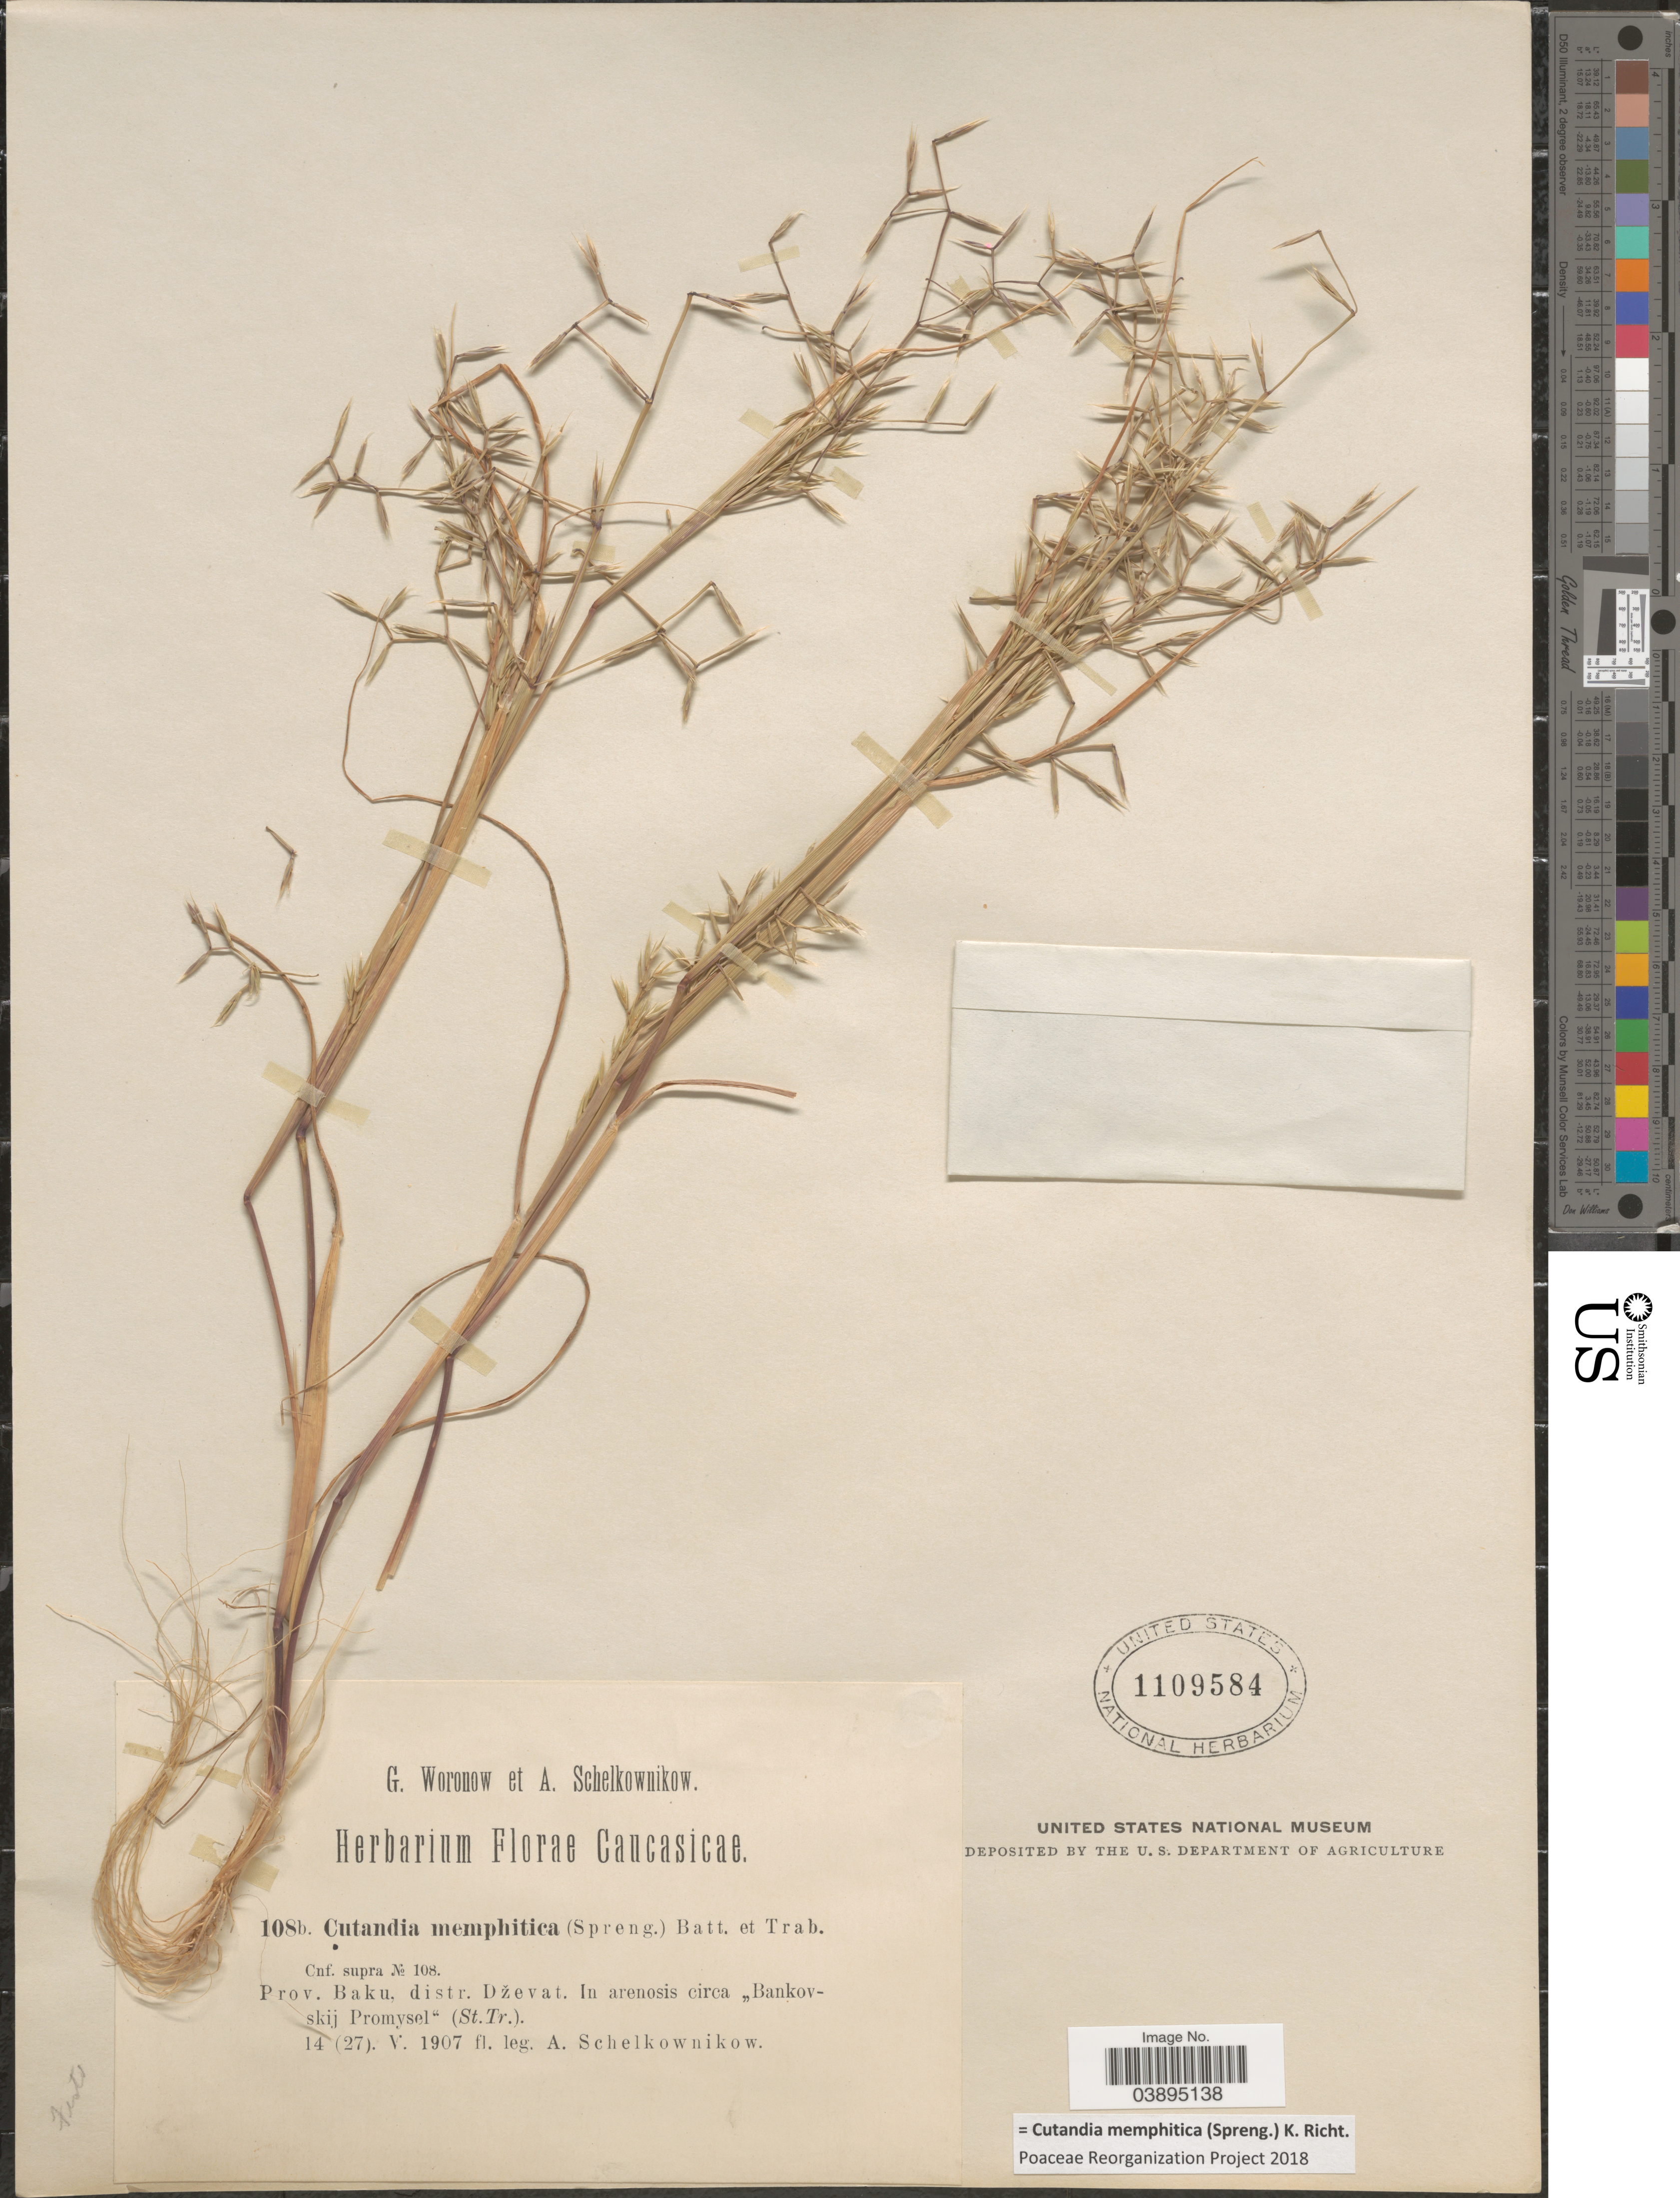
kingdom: Plantae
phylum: Tracheophyta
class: Liliopsida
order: Poales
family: Poaceae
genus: Cutandia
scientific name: Cutandia memphitica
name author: (Spreng.) K. Richt.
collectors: A. Schelkownikow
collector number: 108b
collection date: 1907-05-14/1907-05-27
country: Azerbaijan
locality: Prov. Baku, distr. Dževat. In arenosis circa "Bankovskij Promysel" (St.Tr.).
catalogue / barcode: US 1109584